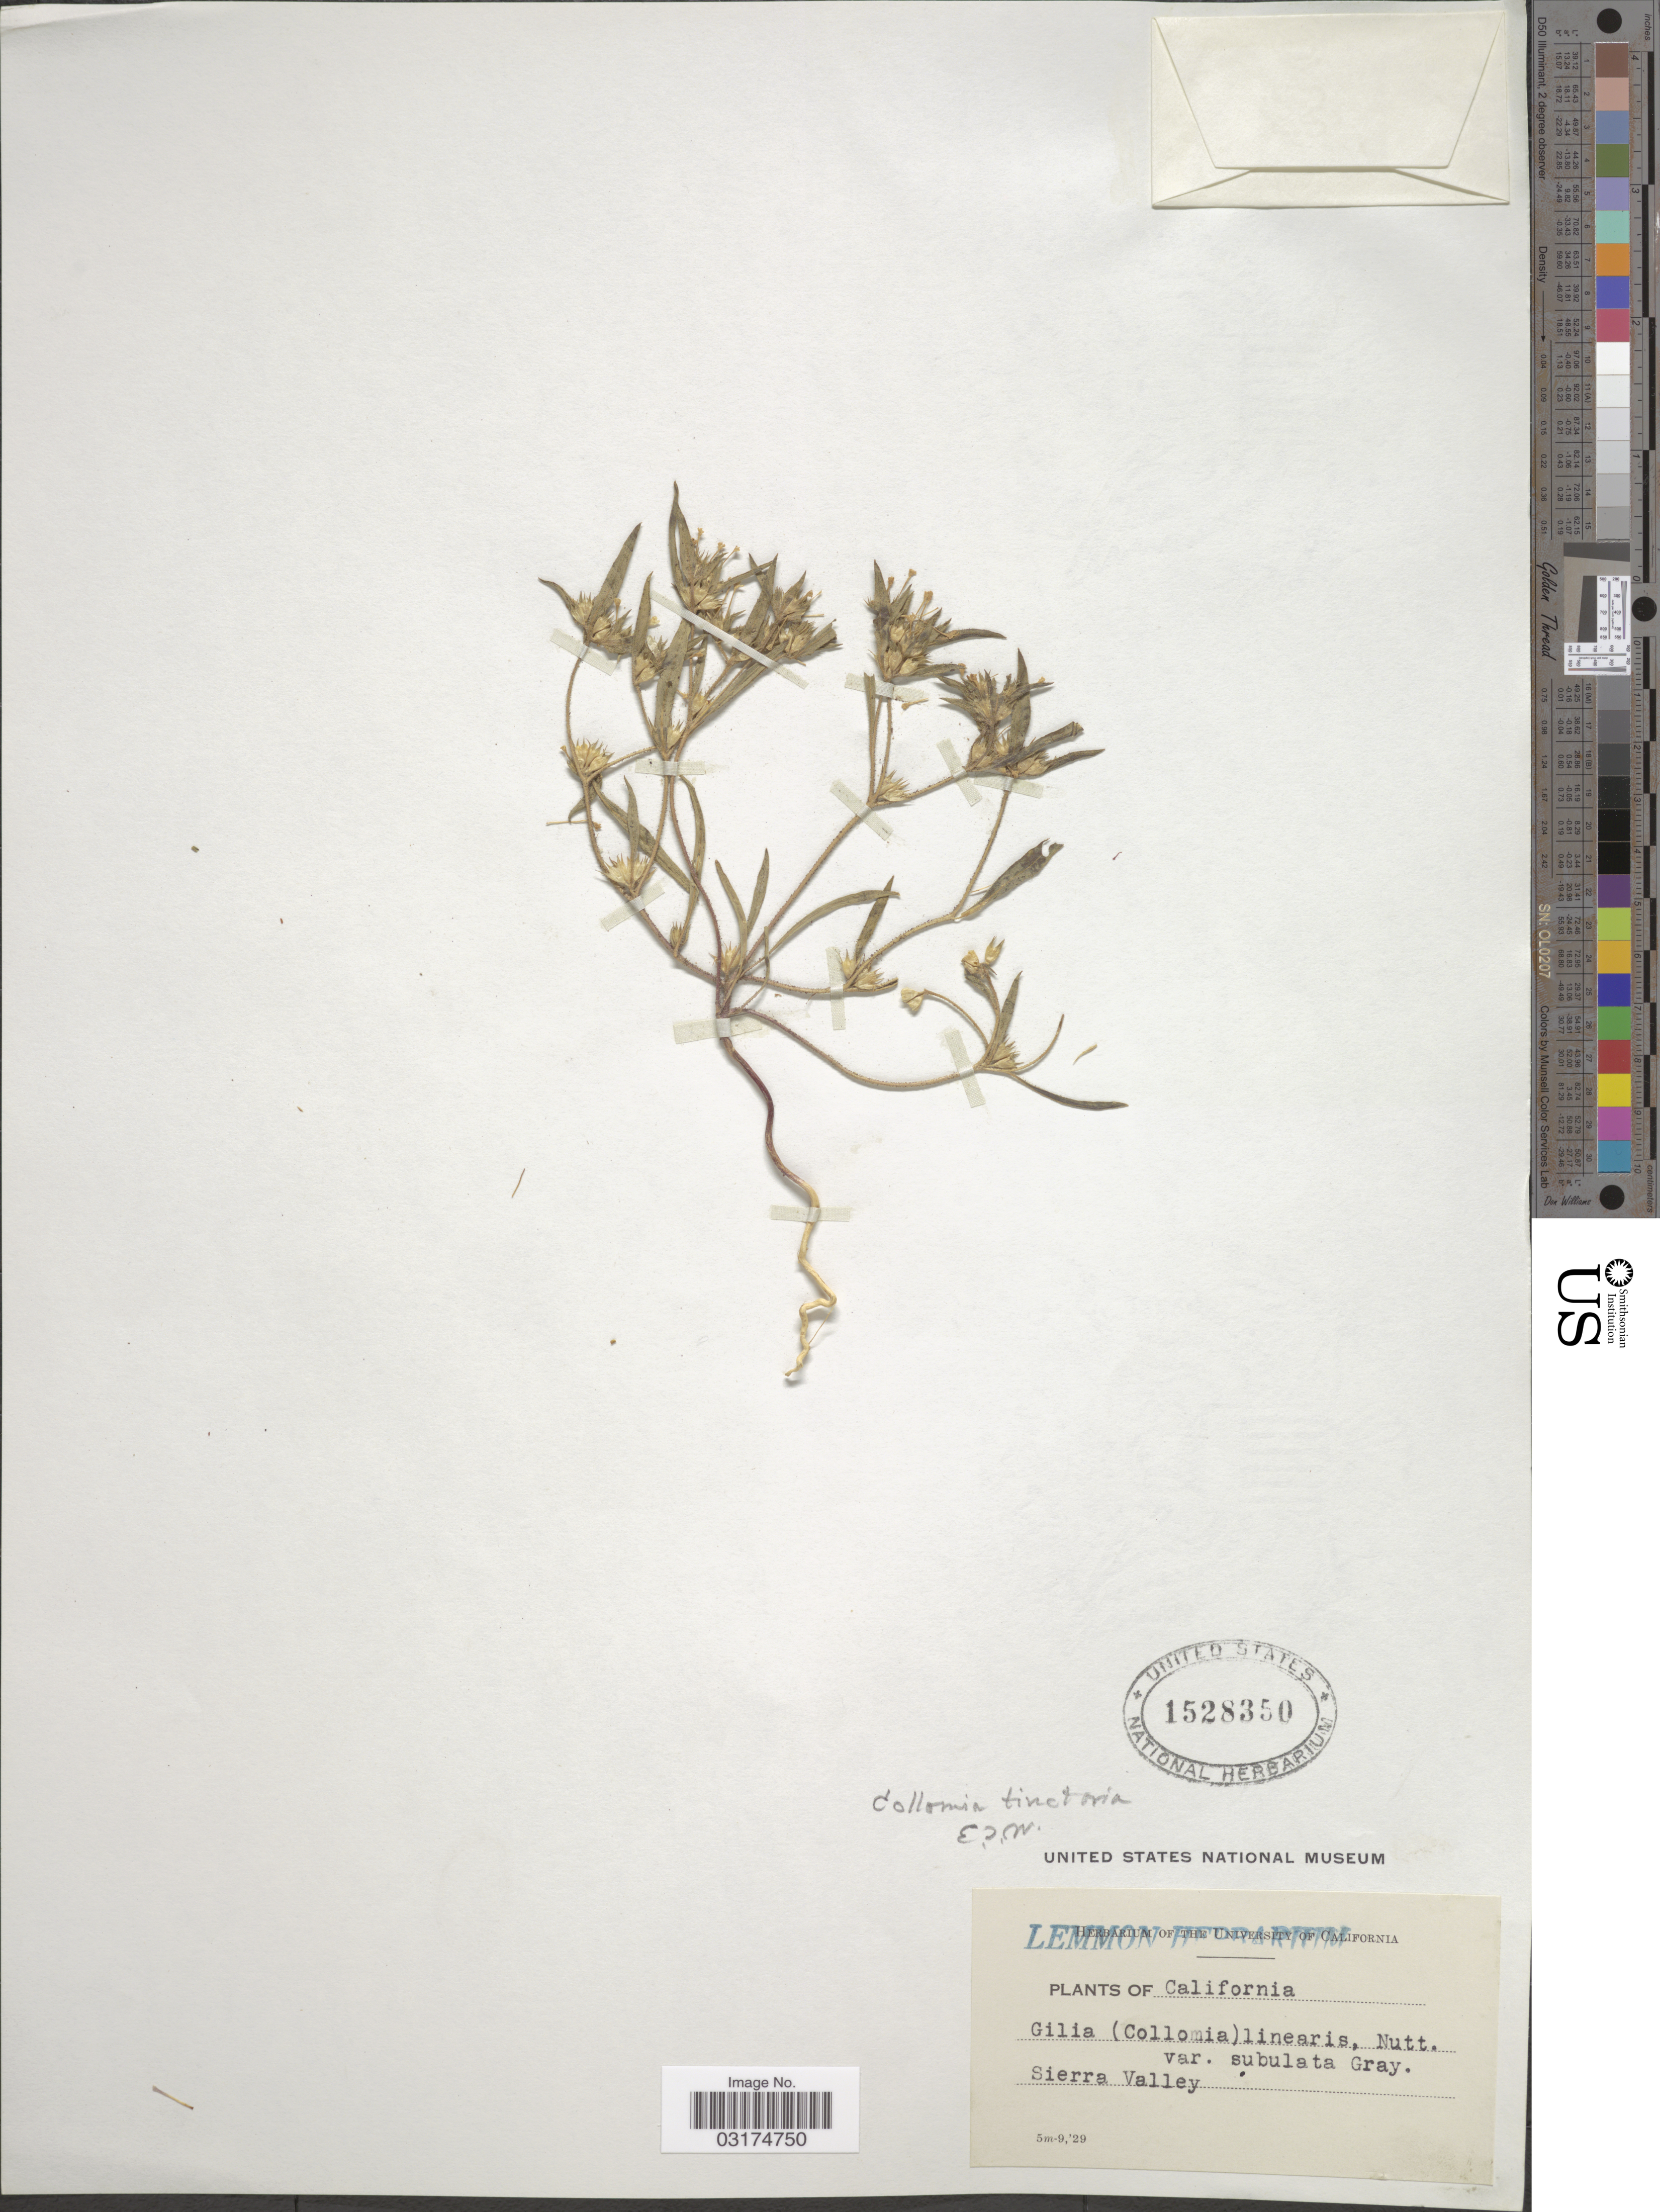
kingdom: Plantae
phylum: Tracheophyta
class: Magnoliopsida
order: Ericales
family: Polemoniaceae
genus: Collomia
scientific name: Collomia tinctoria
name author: Kellogg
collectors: ex herb. Lemmon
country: United States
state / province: California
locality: Sierra Valley.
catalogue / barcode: US 1528350